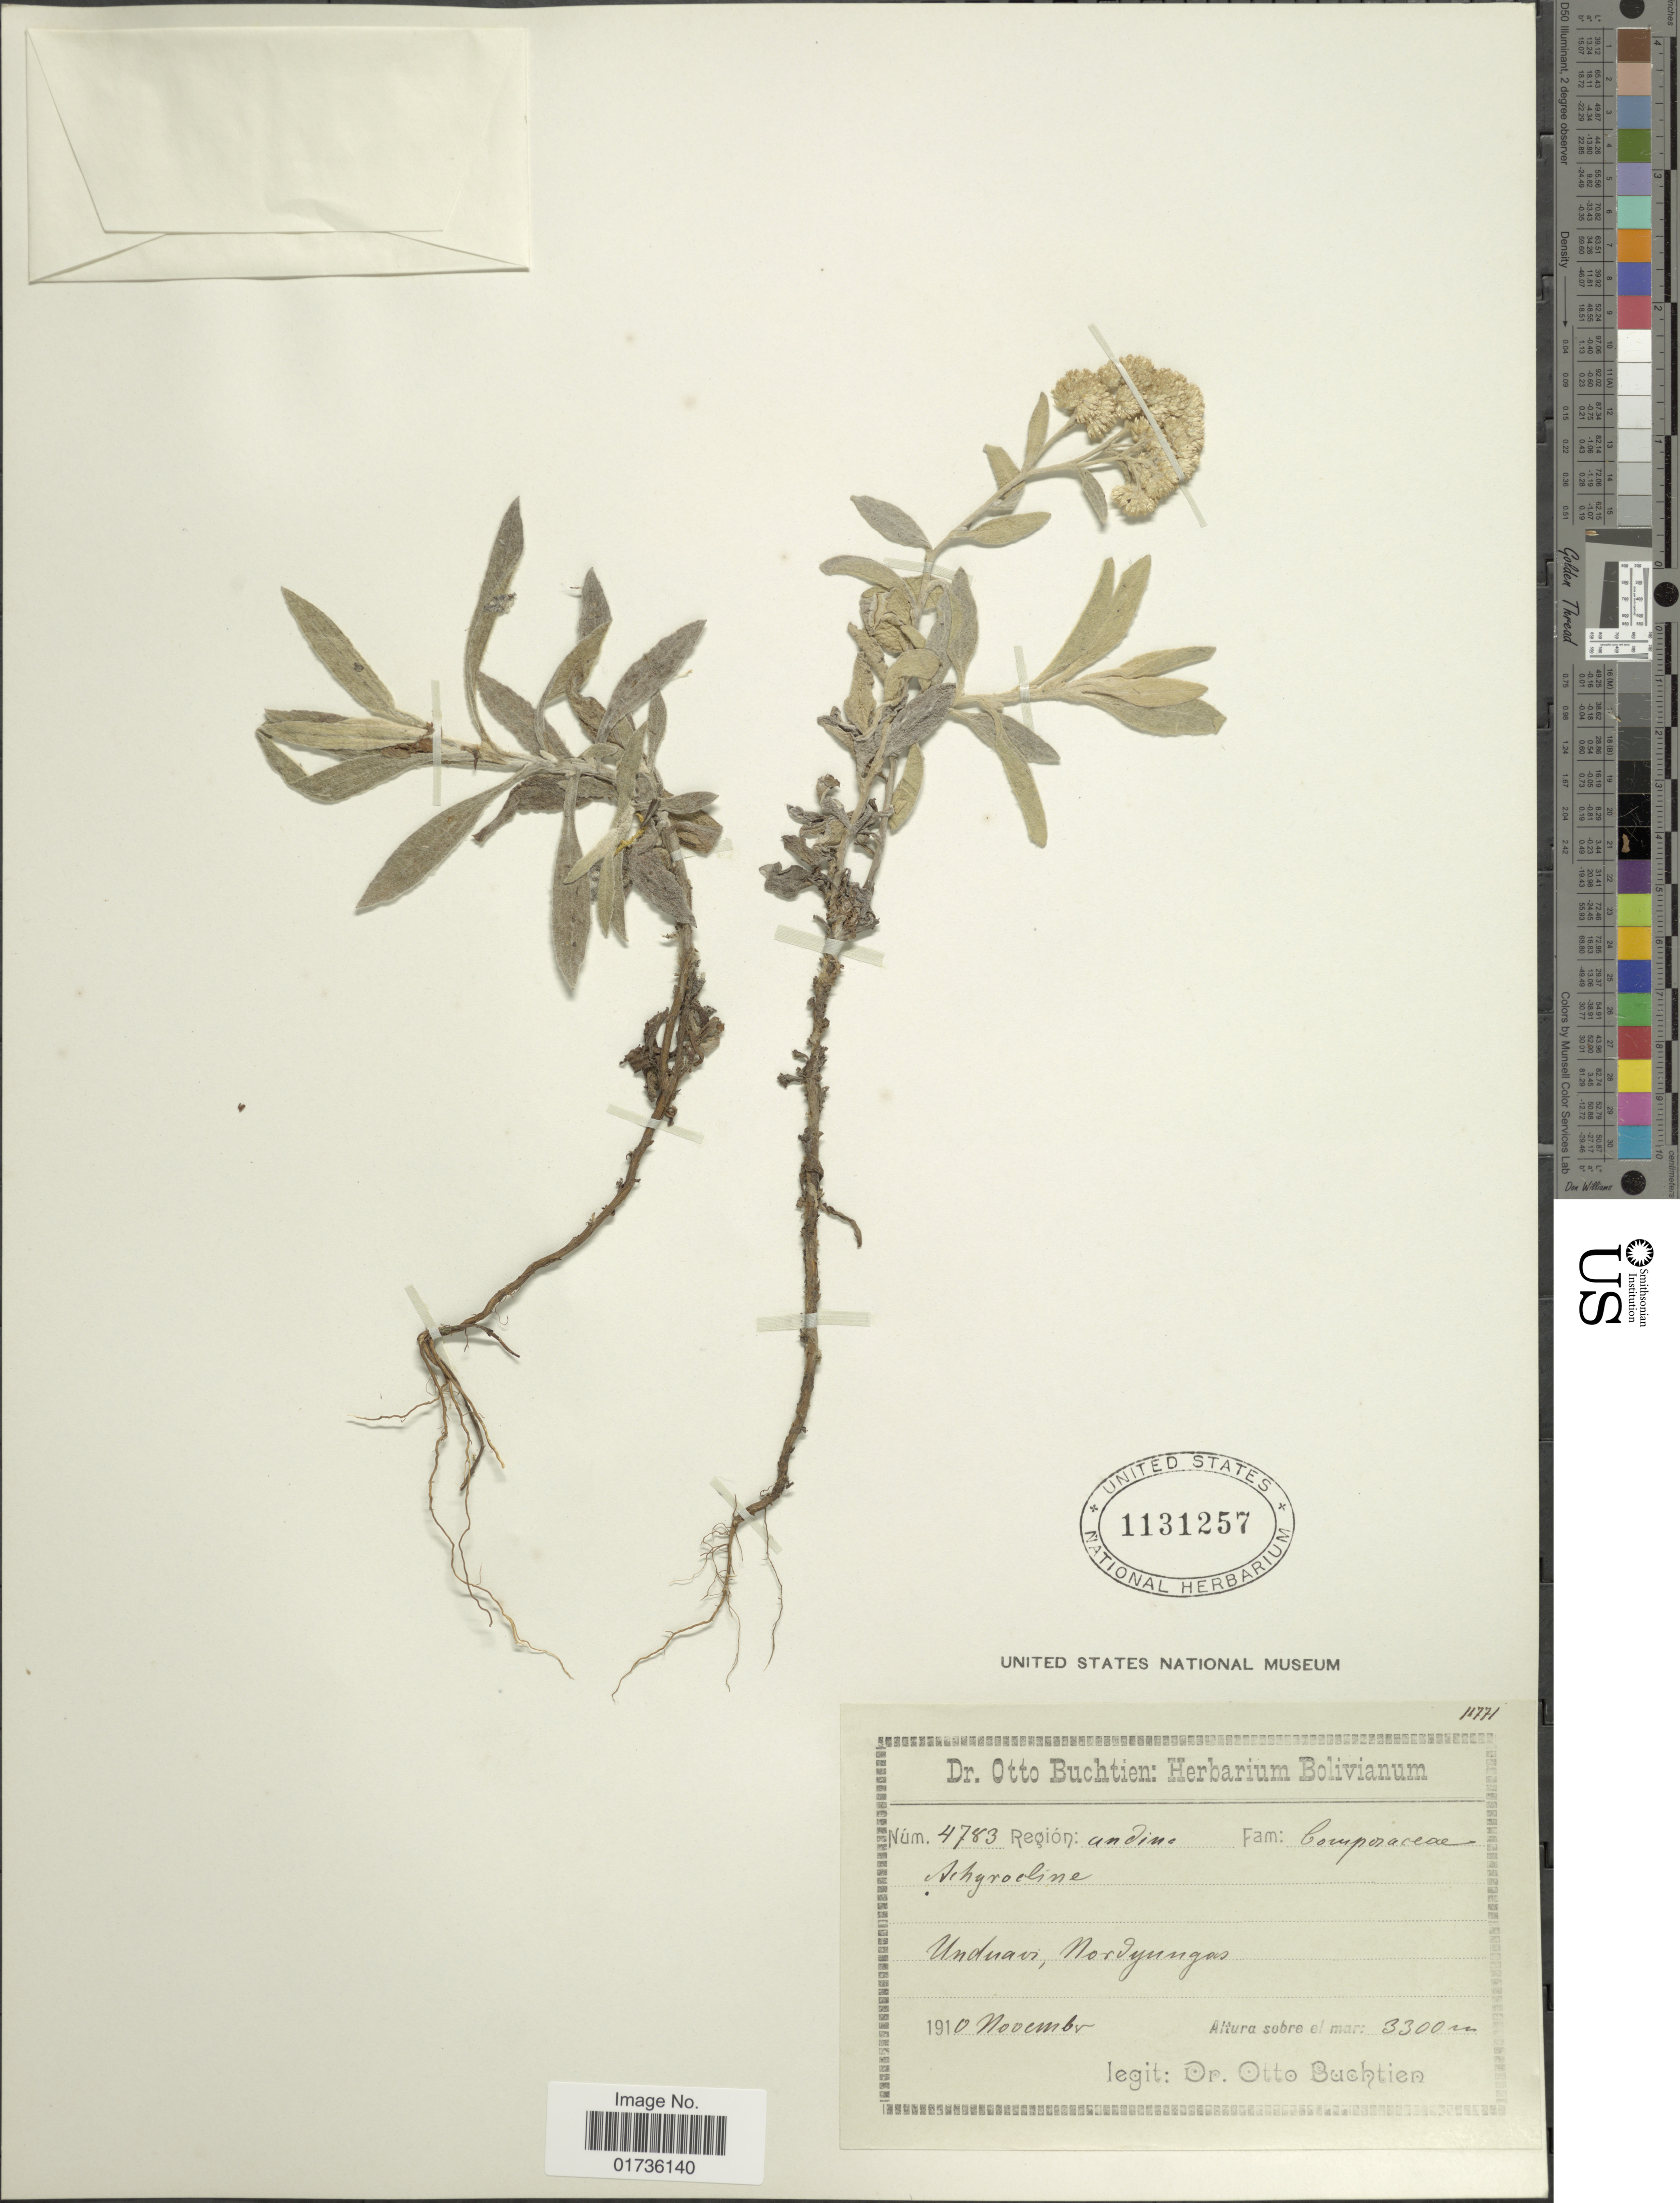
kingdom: Plantae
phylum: Tracheophyta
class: Magnoliopsida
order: Asterales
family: Asteraceae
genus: Achyrocline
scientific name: Achyrocline sp.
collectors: O. Buchtien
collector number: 4783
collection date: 1910-11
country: Bolivia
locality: Unduavi, Nordyungas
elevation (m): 3300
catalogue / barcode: US 1131257